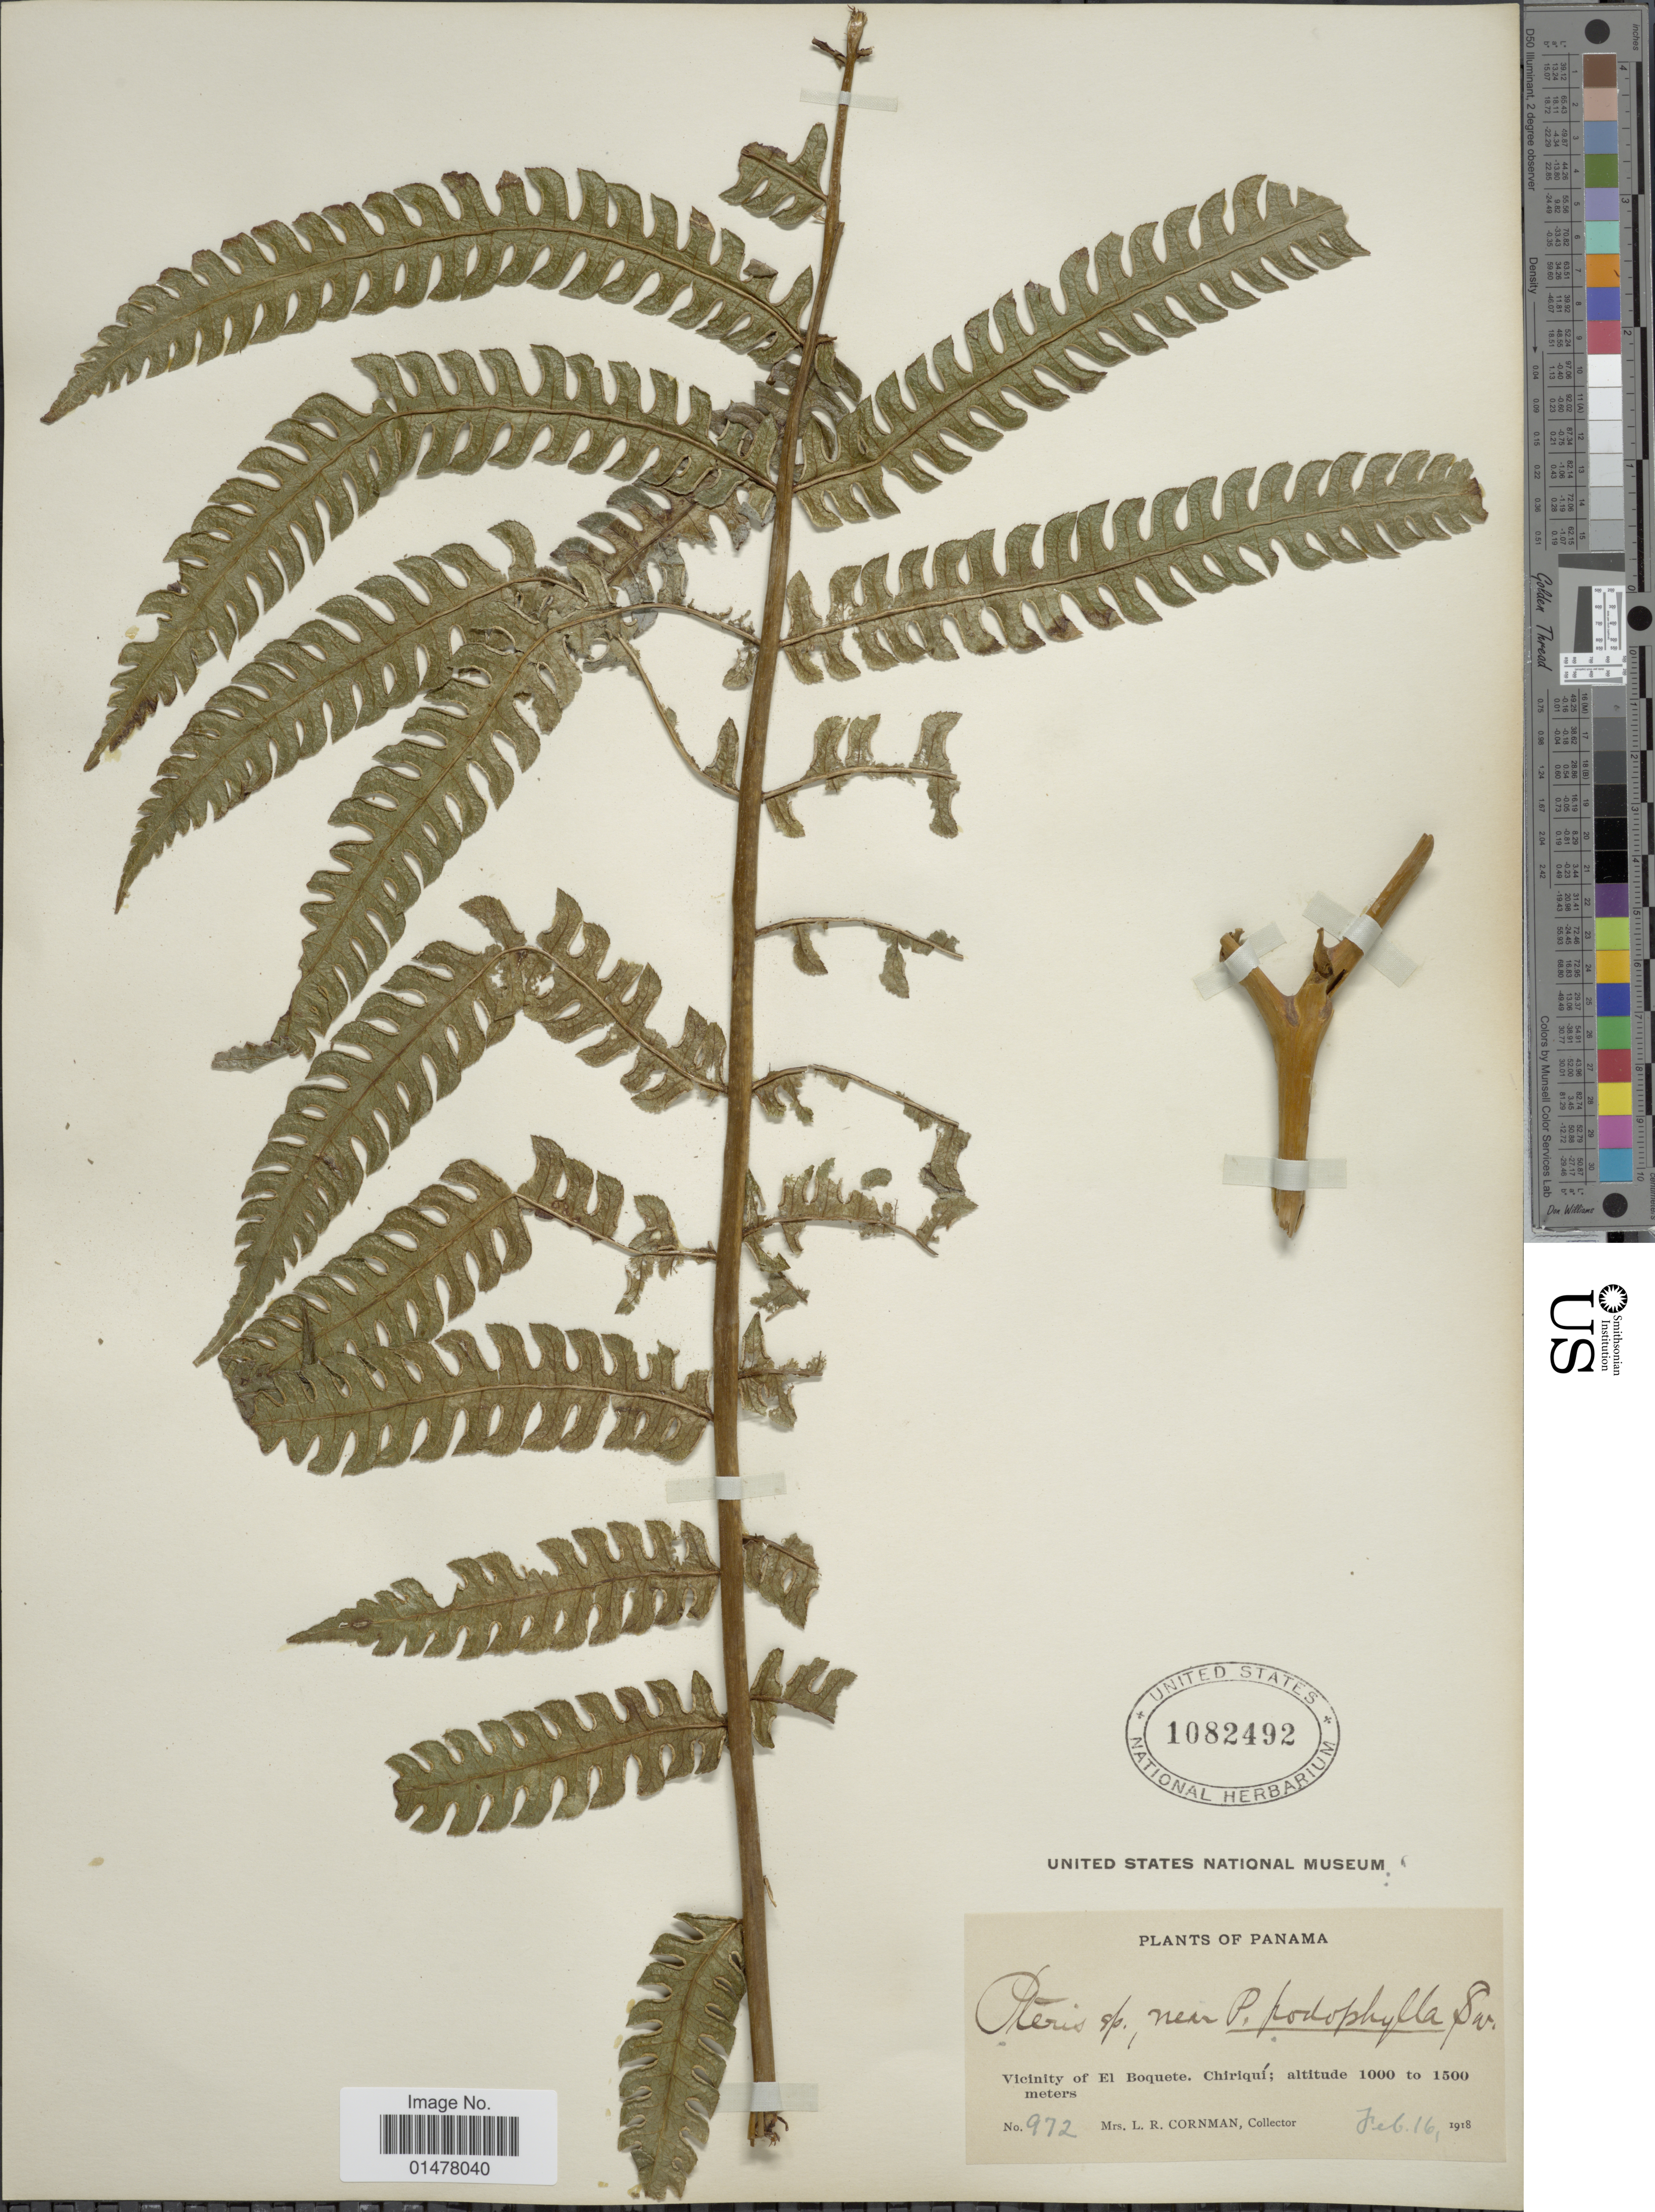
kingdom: Plantae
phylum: Tracheophyta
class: Polypodiopsida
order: Polypodiales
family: Pteridaceae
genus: Pteris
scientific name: Pteris podophylla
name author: Sw.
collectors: L. Cornman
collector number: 972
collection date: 1918-02-16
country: Panama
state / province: Chiriqui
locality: Plants of Panama, Vicinity of El Boquete, Chiriqui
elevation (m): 1000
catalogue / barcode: US 1082492